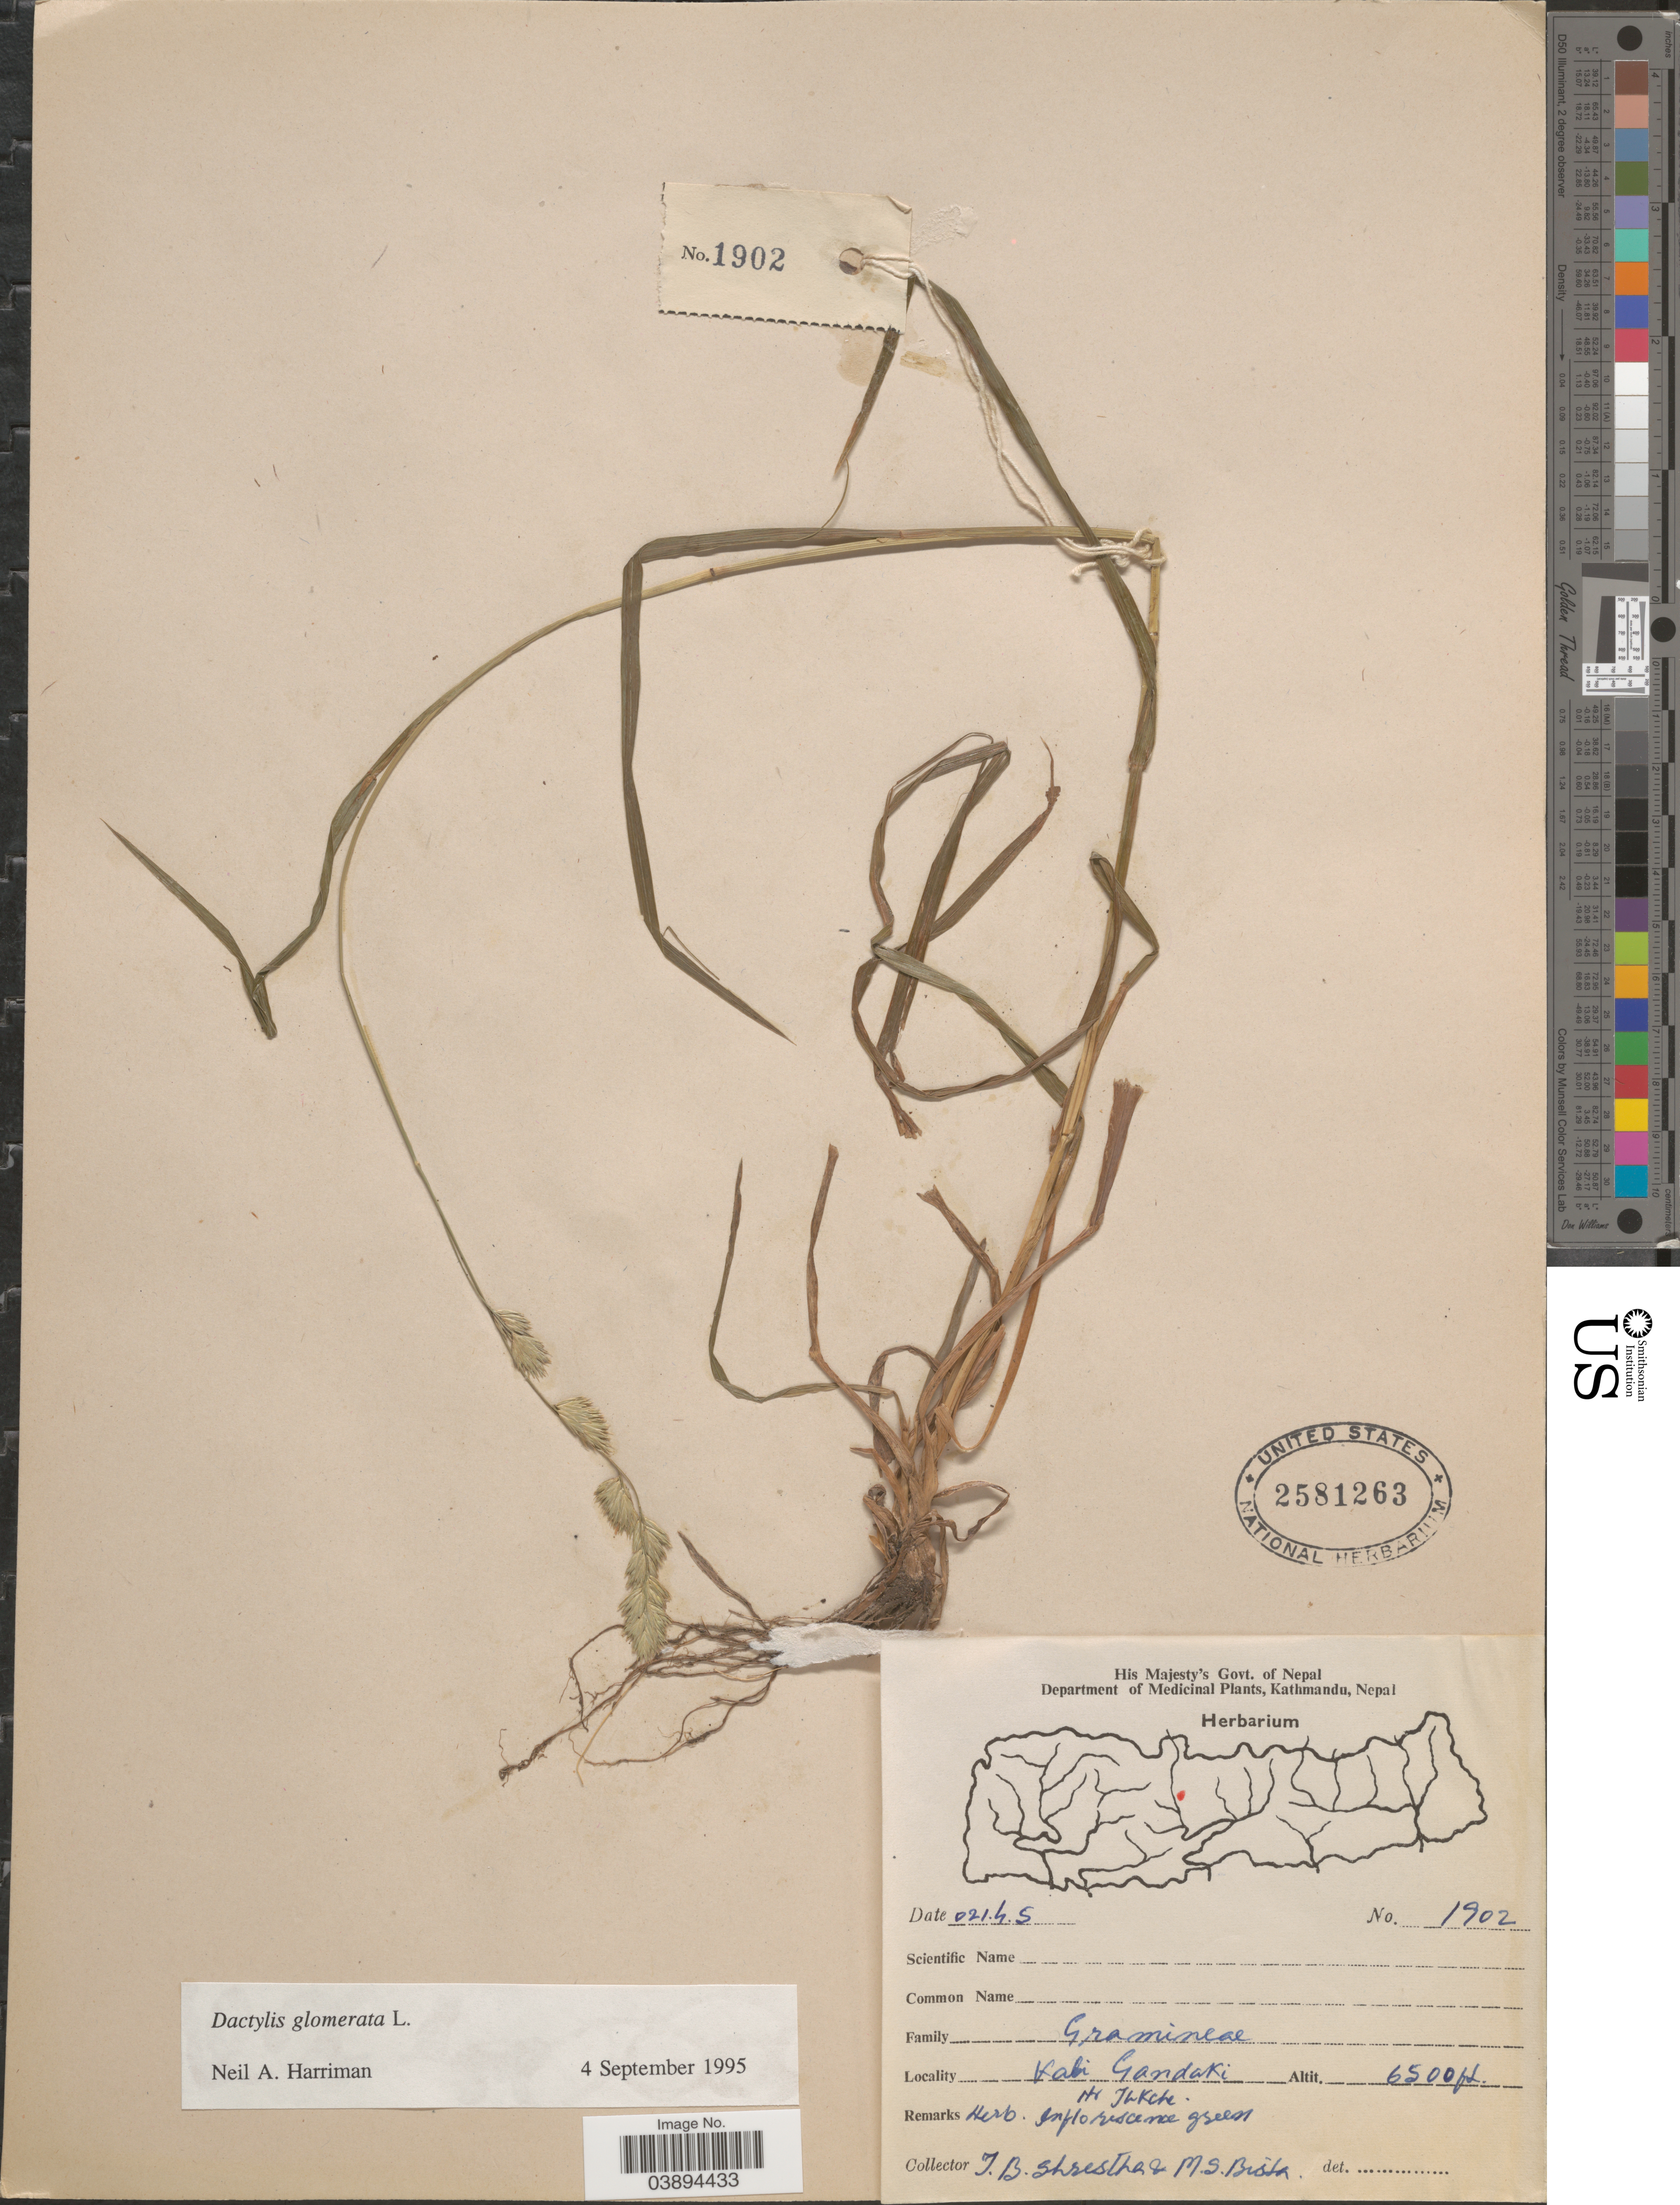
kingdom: Plantae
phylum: Tracheophyta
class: Liliopsida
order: Poales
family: Poaceae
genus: Dactylis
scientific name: Dactylis glomerata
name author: L.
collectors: T. B. Shrestha & M. Bista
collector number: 1902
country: Nepal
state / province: Gandaki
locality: Kali Gandaki.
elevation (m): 1981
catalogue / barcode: US 2581263